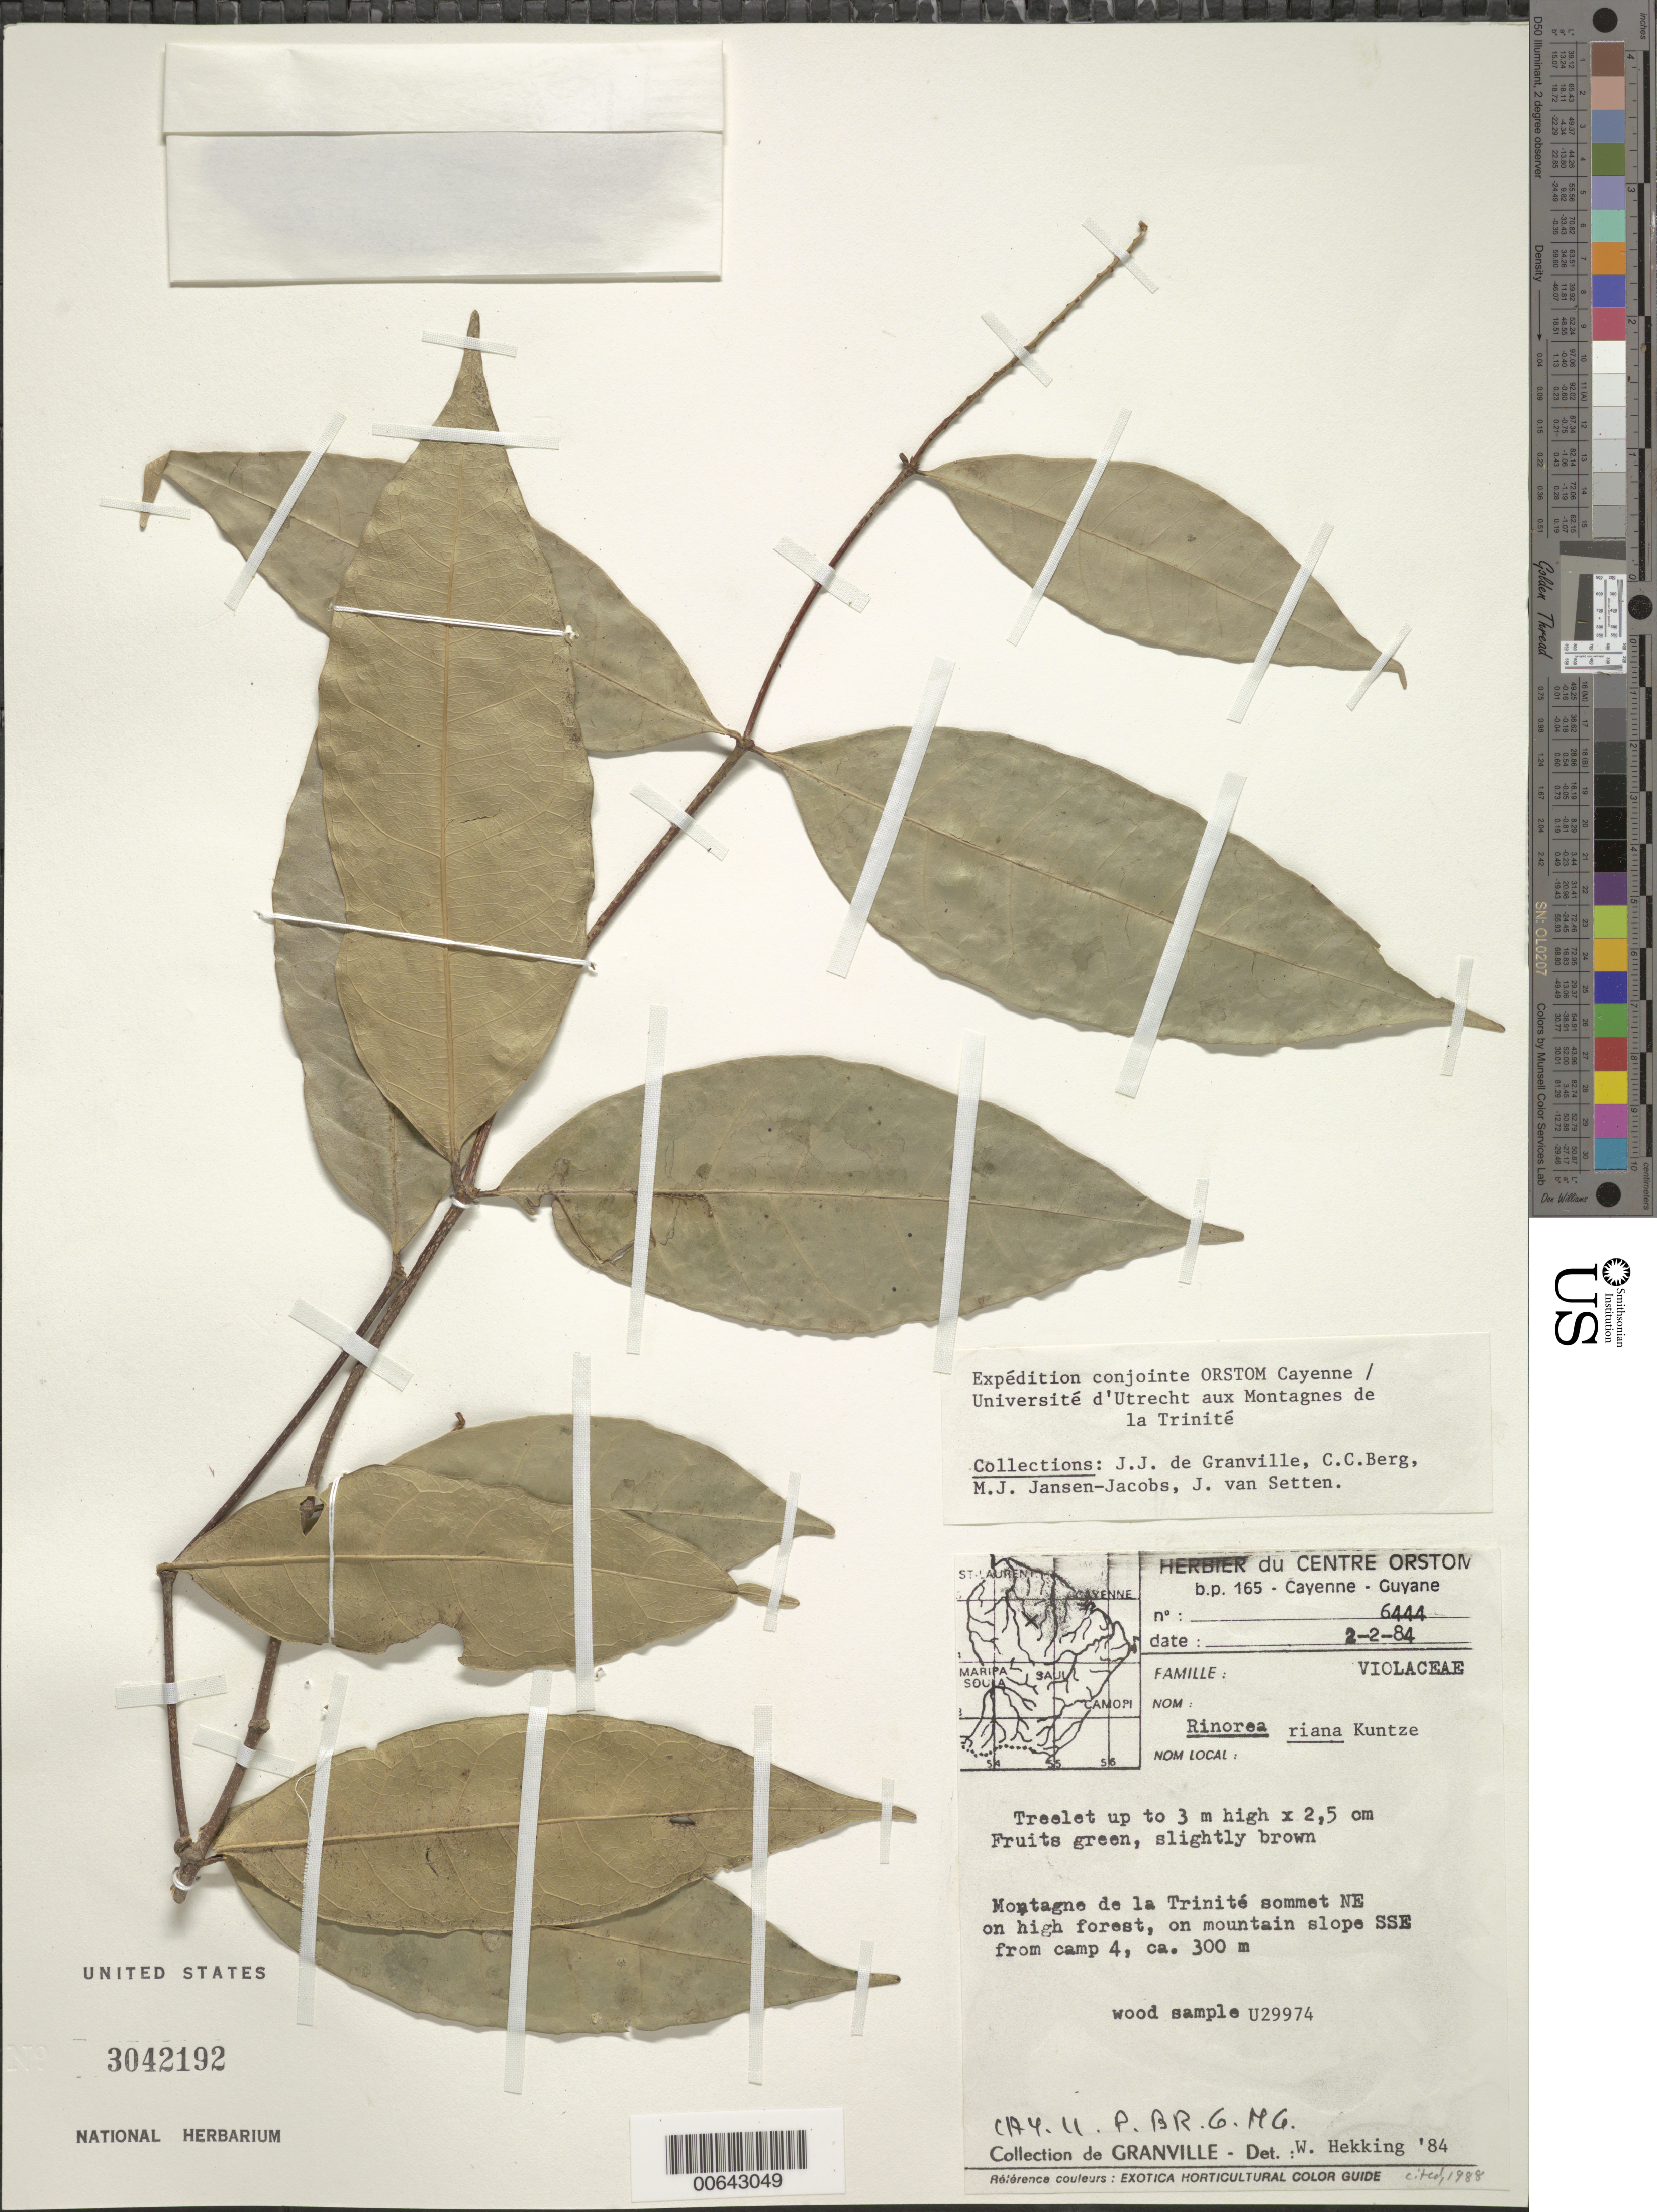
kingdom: Plantae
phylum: Tracheophyta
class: Magnoliopsida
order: Malpighiales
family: Violaceae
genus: Rinorea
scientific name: Rinorea riana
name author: Kuntze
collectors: de Granville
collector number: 6444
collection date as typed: Transcribed d/m/y: 2/2/84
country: French Guiana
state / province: Cayenne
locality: Montagne de la Trinité sommet NE on high forest, on mountain slope SSE from camp 4.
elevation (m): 300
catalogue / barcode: US 3042192